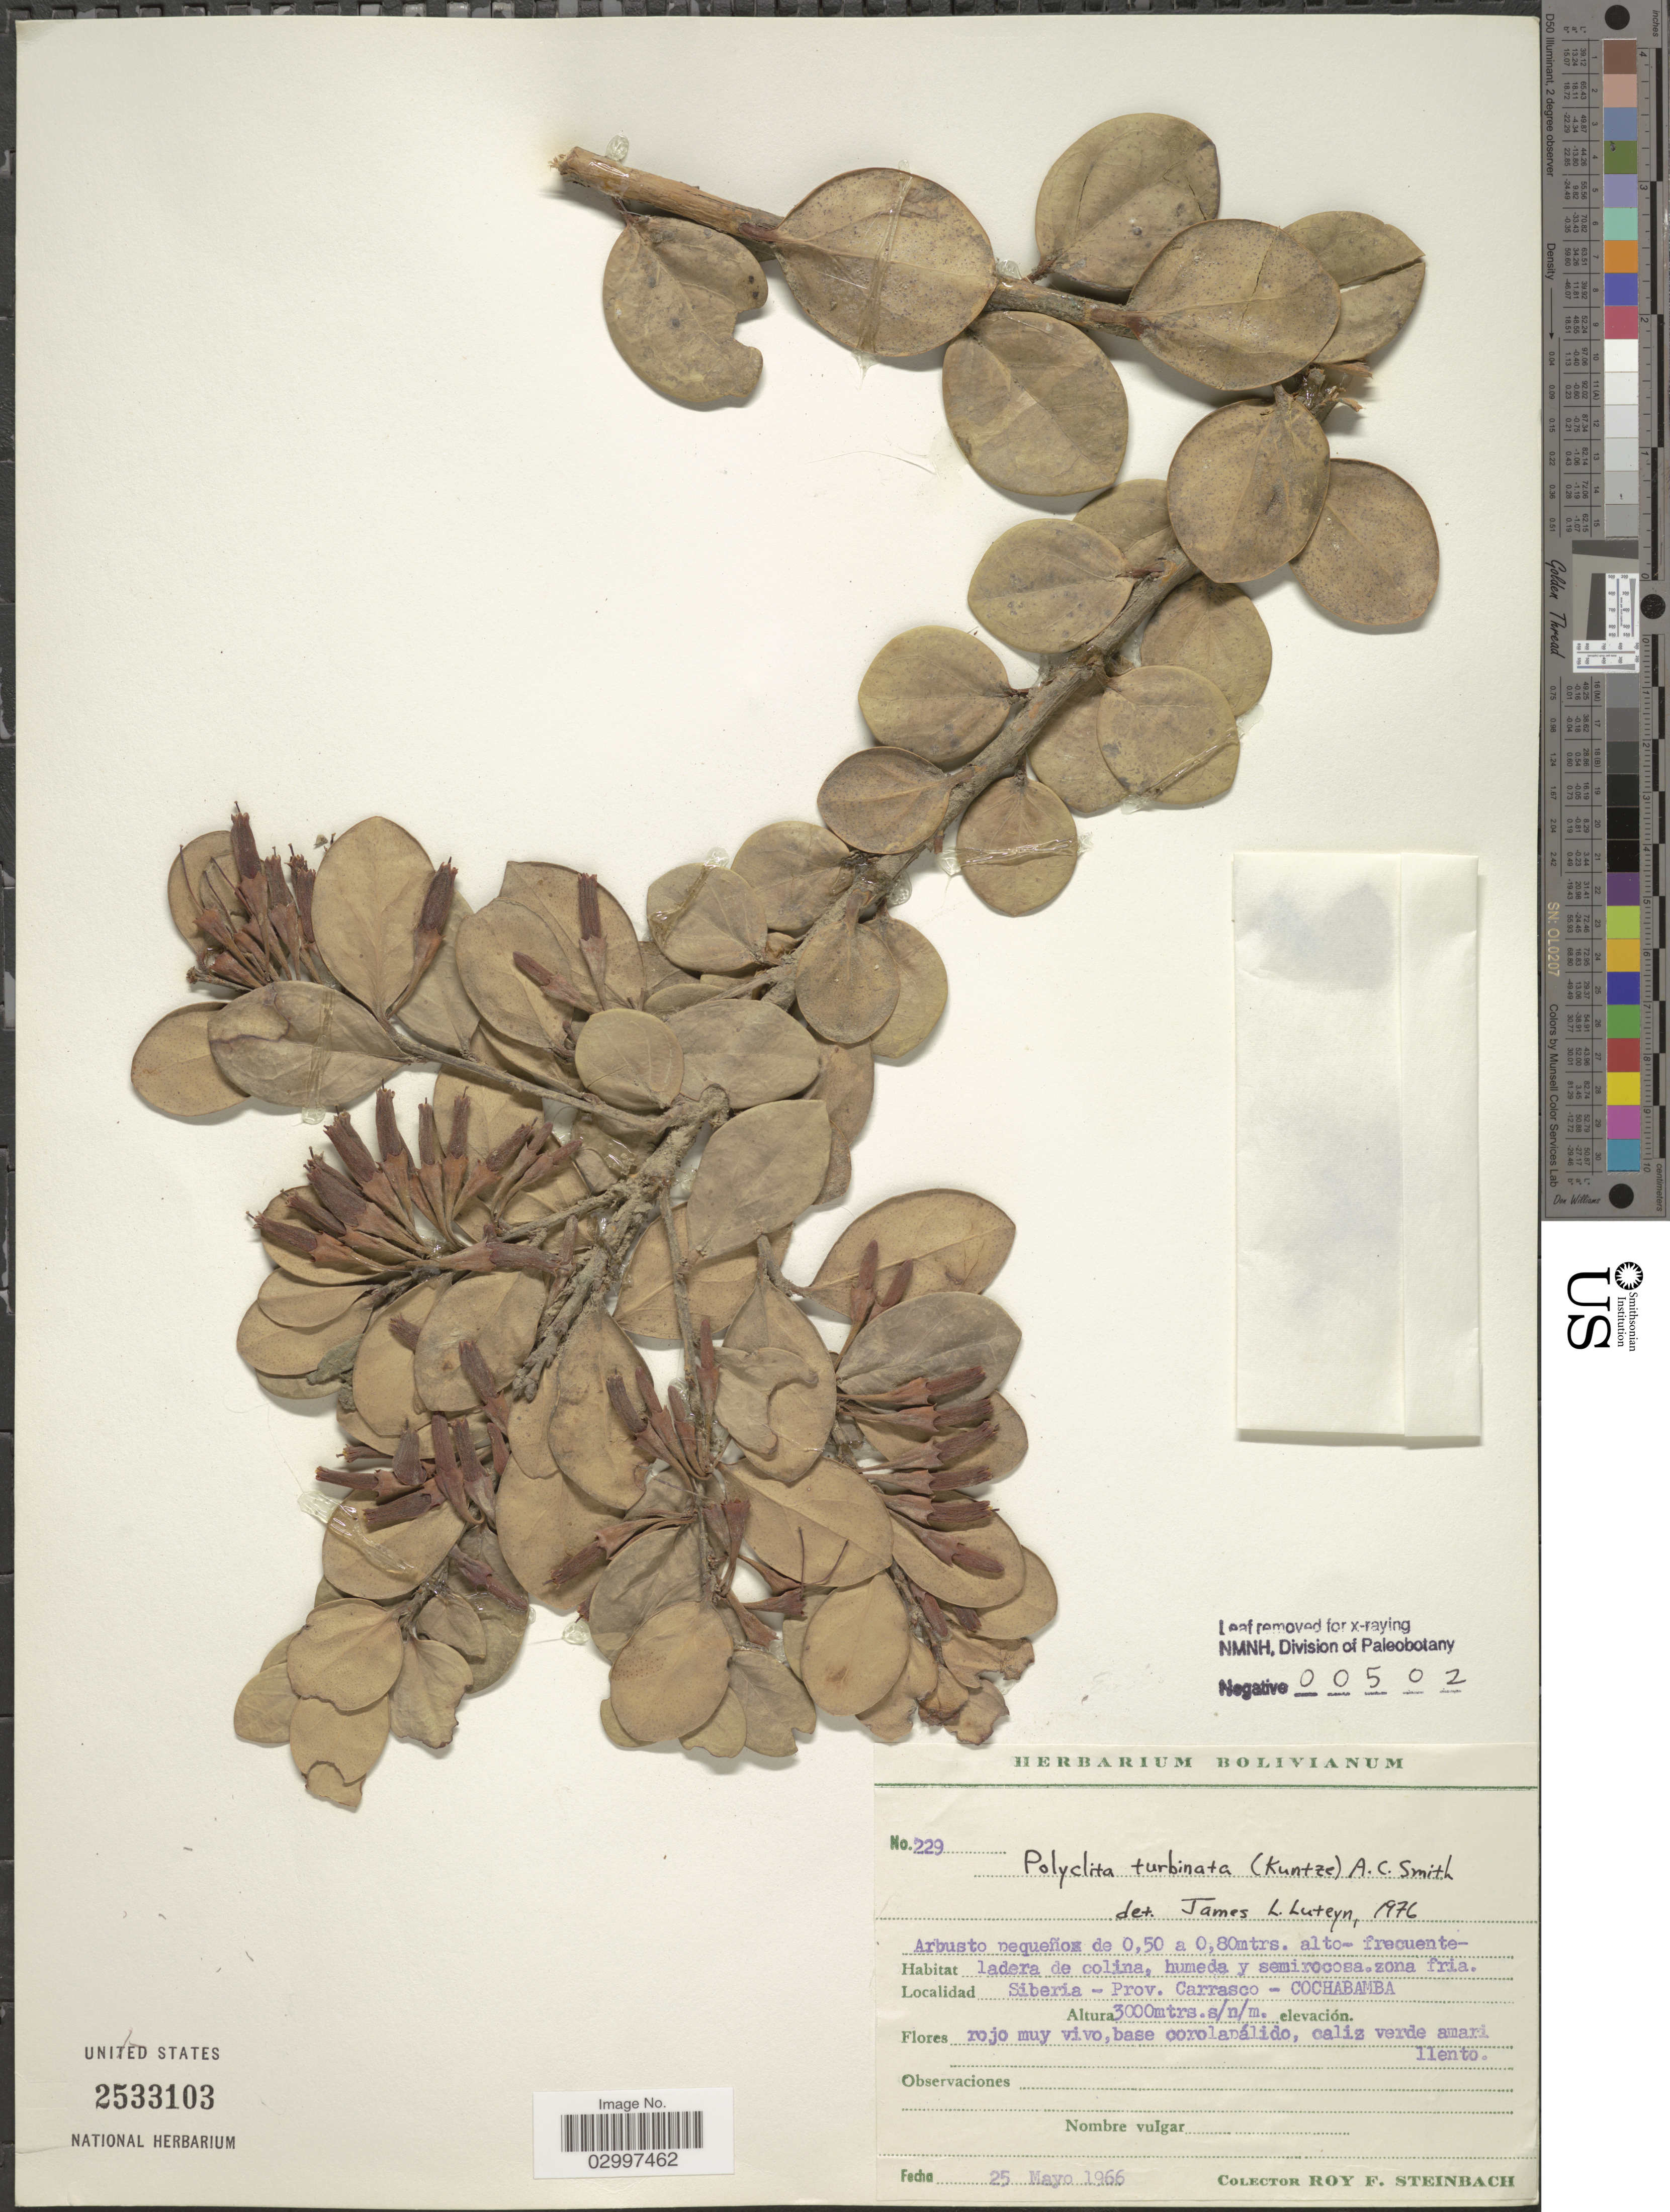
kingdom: Plantae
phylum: Tracheophyta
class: Magnoliopsida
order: Ericales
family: Ericaceae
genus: Polyclita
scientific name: Polyclita turbinata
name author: (Kuntze) A.C. Sm.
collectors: R. F. Steinbach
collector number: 229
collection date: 1966-05-25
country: Bolivia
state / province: Cochabamba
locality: Siberia - Prov. Carrasco.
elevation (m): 3000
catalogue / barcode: US 2533103